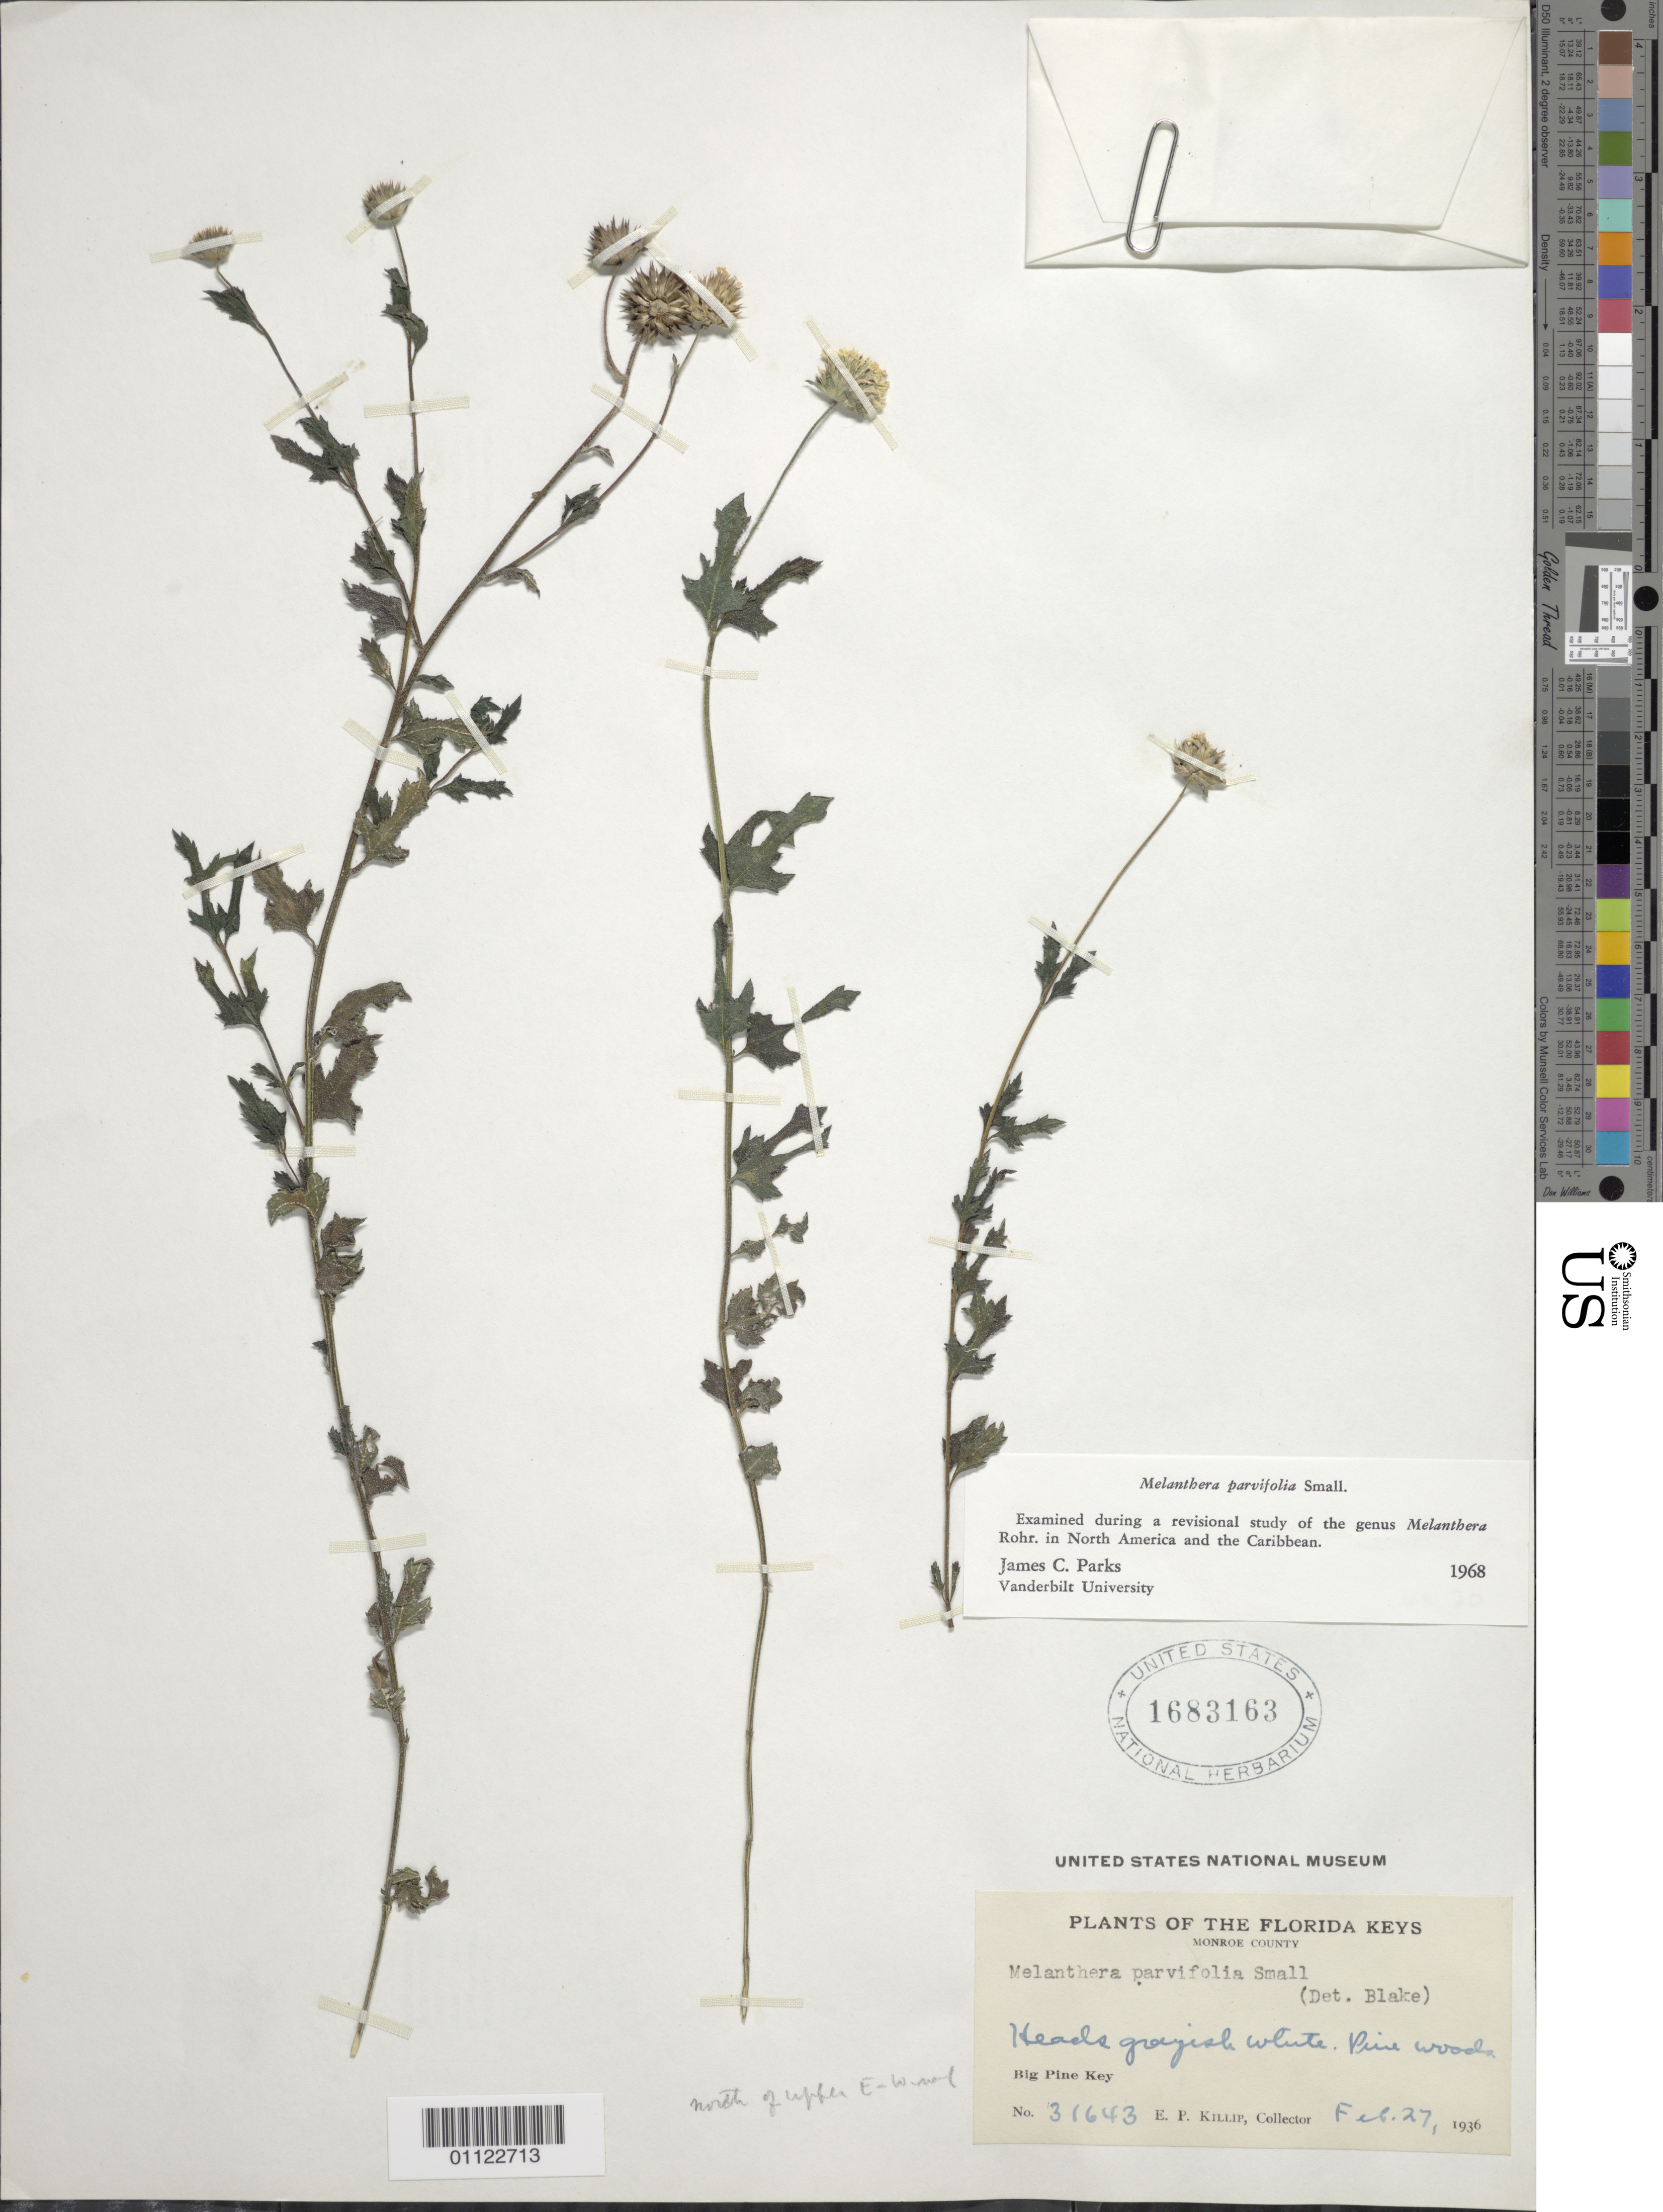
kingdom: Plantae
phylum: Tracheophyta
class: Magnoliopsida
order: Asterales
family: Asteraceae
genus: Melanthera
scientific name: Melanthera parvifolia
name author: Small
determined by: Parks, J. C.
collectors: E. P. Killip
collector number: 31643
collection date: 1936-02-27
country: United States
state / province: Florida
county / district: Monroe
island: Big Pine Key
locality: Big Pine Key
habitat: Pine woods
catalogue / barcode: US 1683163